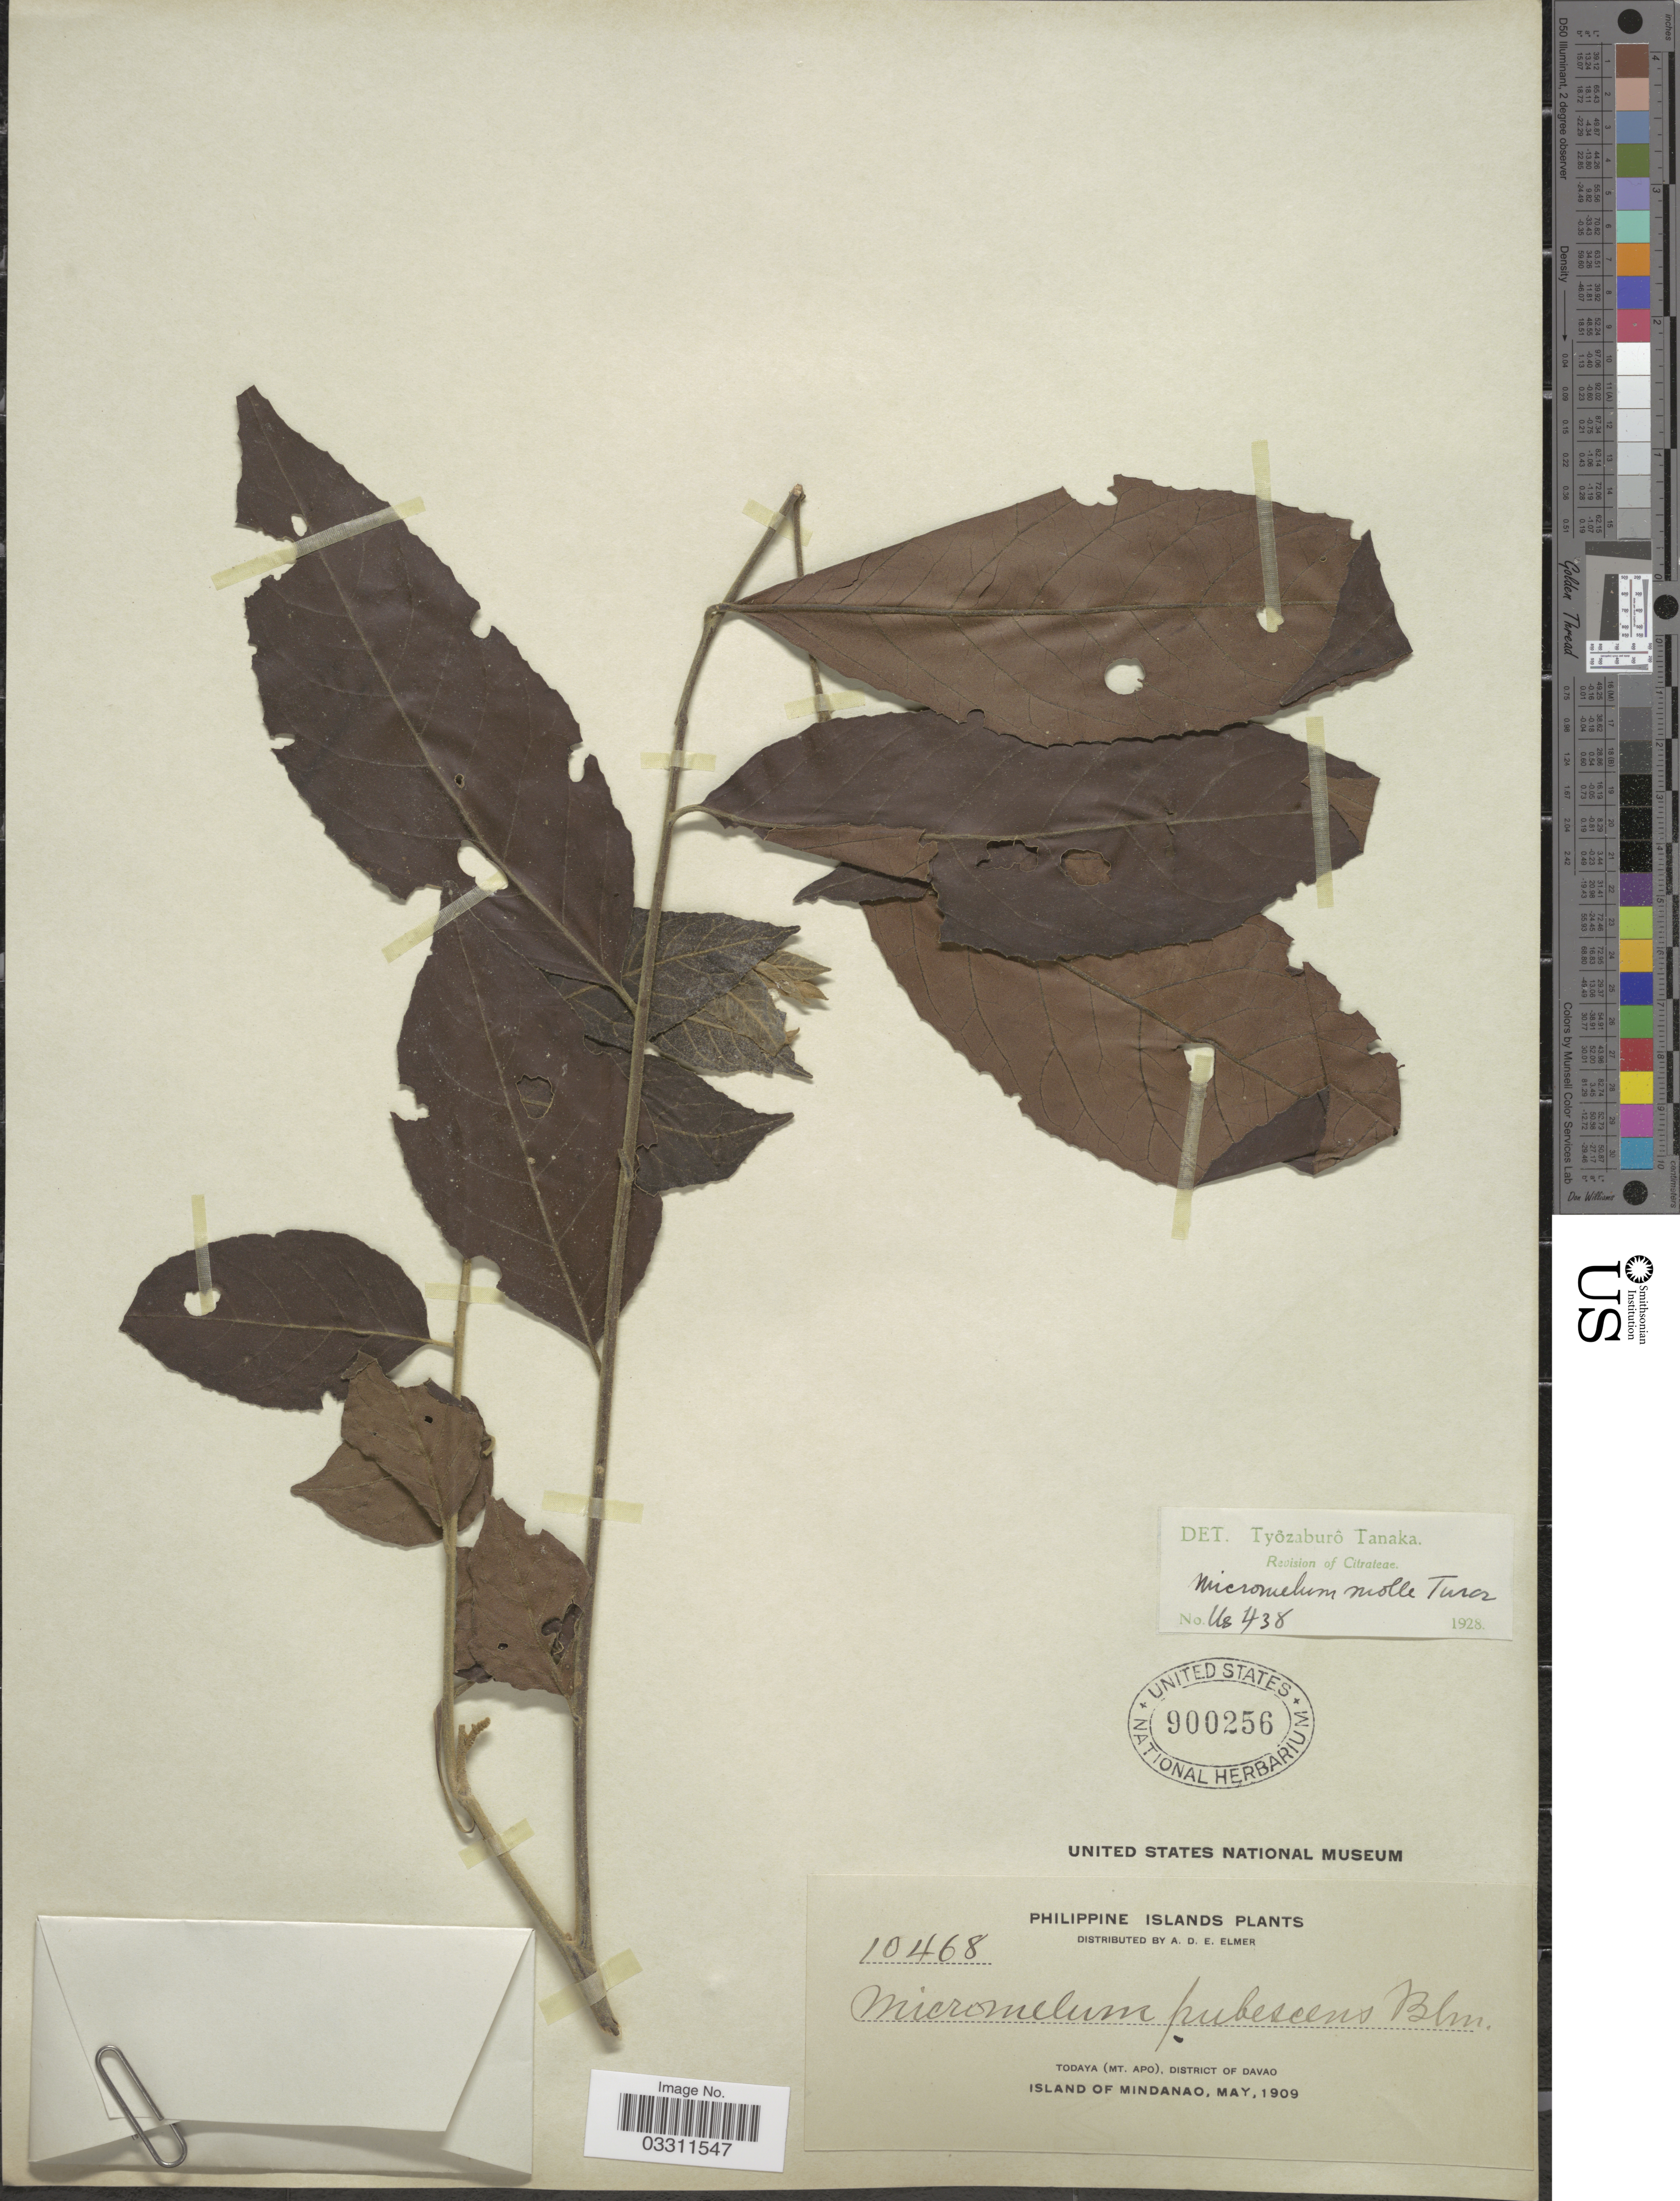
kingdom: Plantae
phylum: Tracheophyta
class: Magnoliopsida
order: Sapindales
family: Rutaceae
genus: Micromelum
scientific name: Micromelum molle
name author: Turcz.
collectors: A. D. E. Elmer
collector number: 10468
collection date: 1909-05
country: Philippines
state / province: Davao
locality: Todaya (Mt. Apo), District of Davao. Island of Mindanao.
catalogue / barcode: US 900256